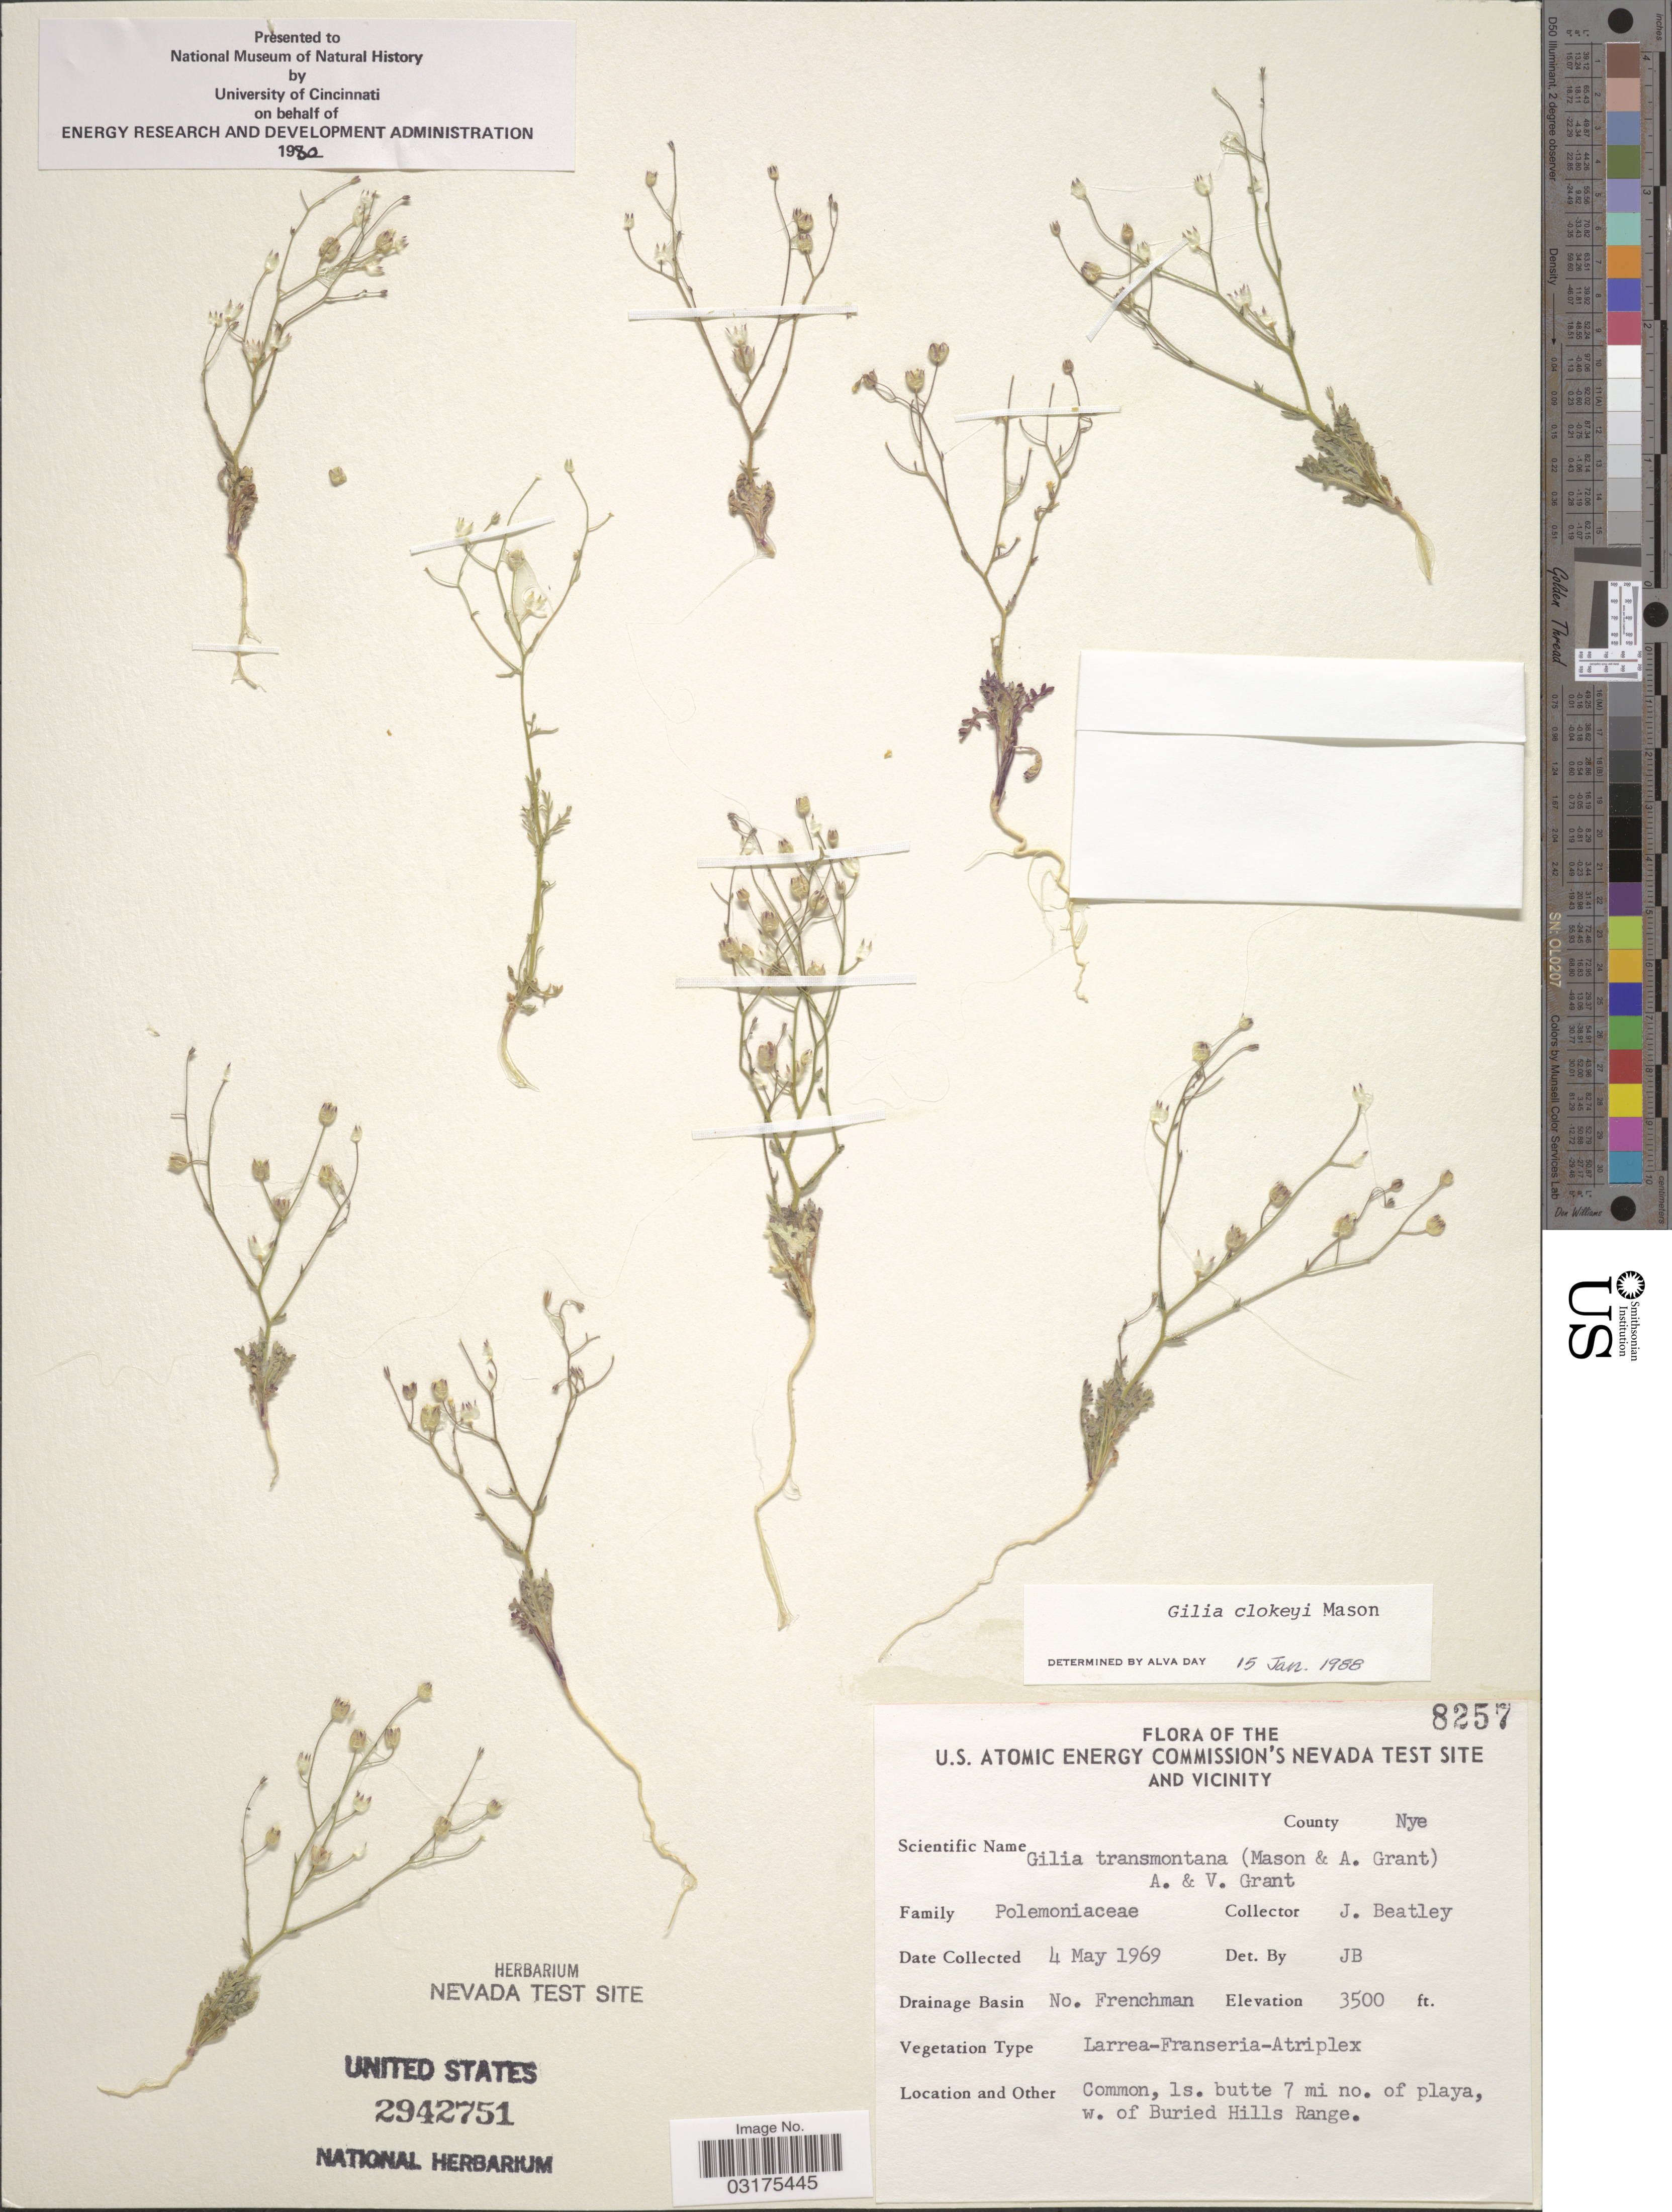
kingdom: Plantae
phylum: Tracheophyta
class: Magnoliopsida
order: Ericales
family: Polemoniaceae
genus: Gilia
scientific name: Gilia clokeyi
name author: H. Mason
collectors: J. C. Beatley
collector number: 8257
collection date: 1969-05-04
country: United States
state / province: Nevada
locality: The U.S. Atomic Energy Commission's Nevada Test Site And Vicinity, County Nye, Drainage Basin No. Frenchman, Common, Is. butte 7 mi no. of playa, w. of Buried Hills Range.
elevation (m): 1067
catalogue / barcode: US 2942751